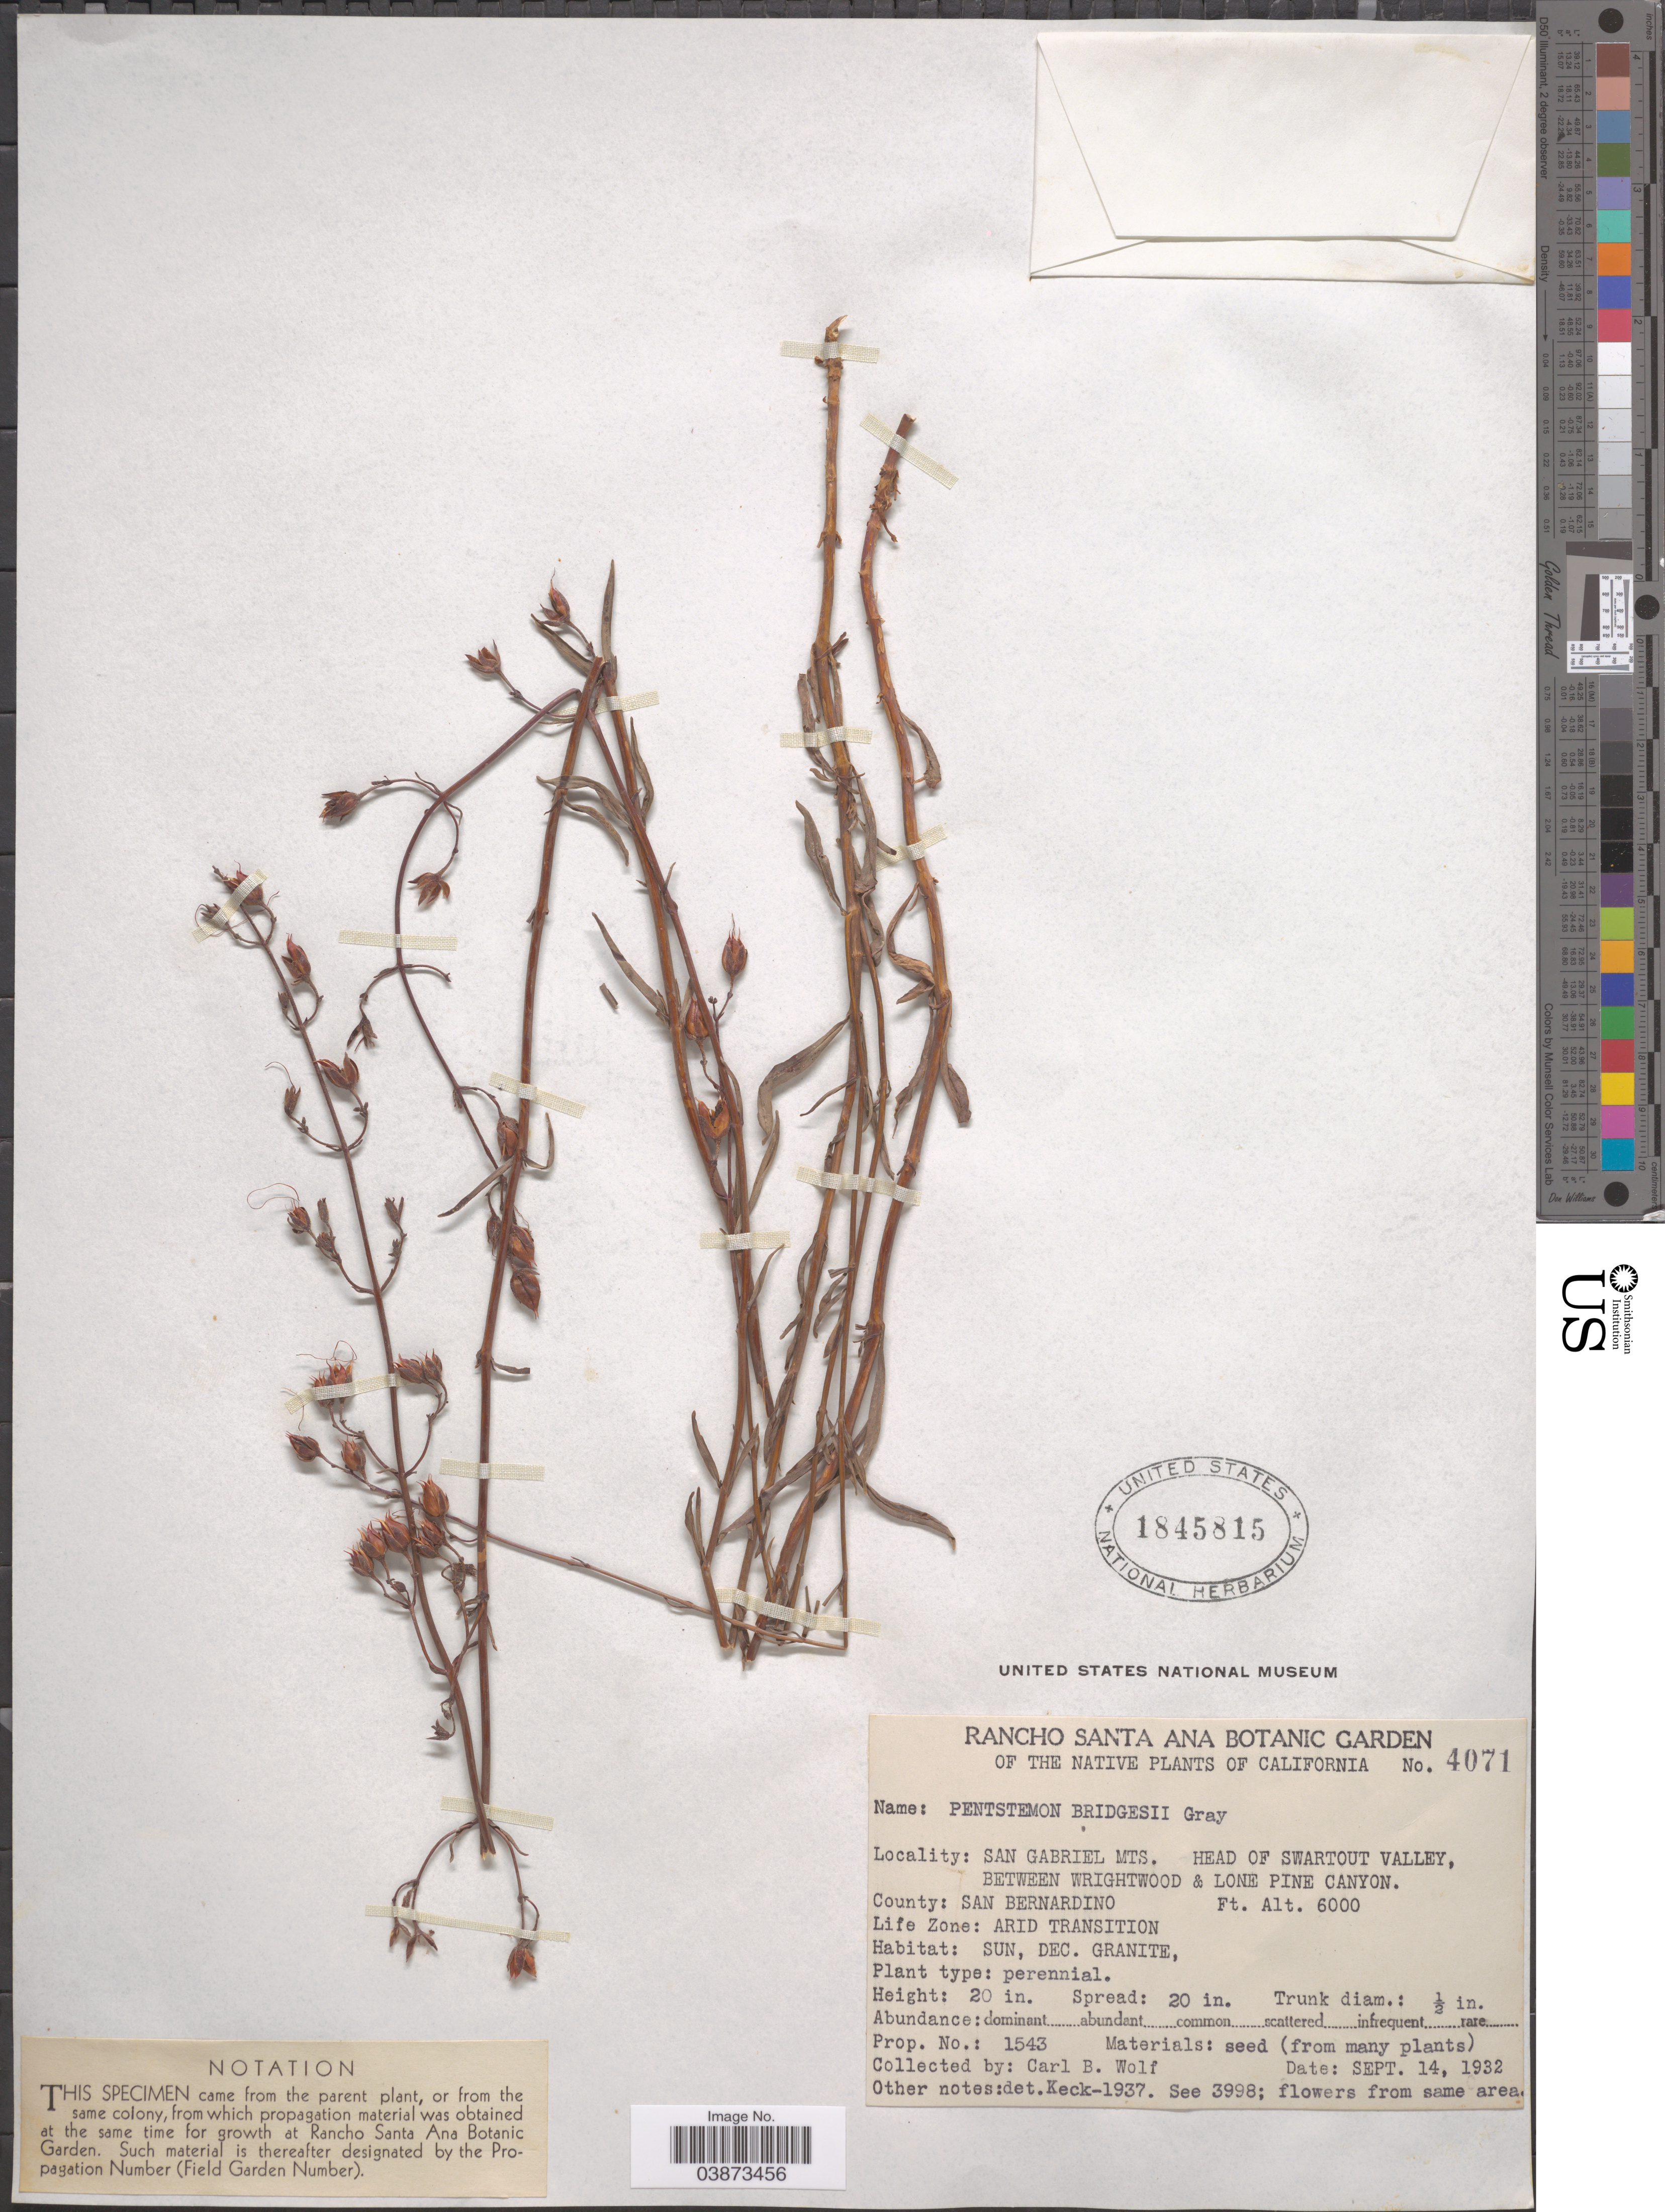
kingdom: Plantae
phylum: Tracheophyta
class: Magnoliopsida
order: Lamiales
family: Plantaginaceae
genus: Penstemon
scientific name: Penstemon bridgesii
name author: A. Gray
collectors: C. B. Wolf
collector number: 4071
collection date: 1932-09-14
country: United States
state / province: California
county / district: San Bernardino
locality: San Gabriel Mts. Head of Swartout Valley, between Wrightwood & Lone Pine Canyon. County: San Bernardino. Life Zone: Arid Transition.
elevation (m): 1829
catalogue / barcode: US 1845815